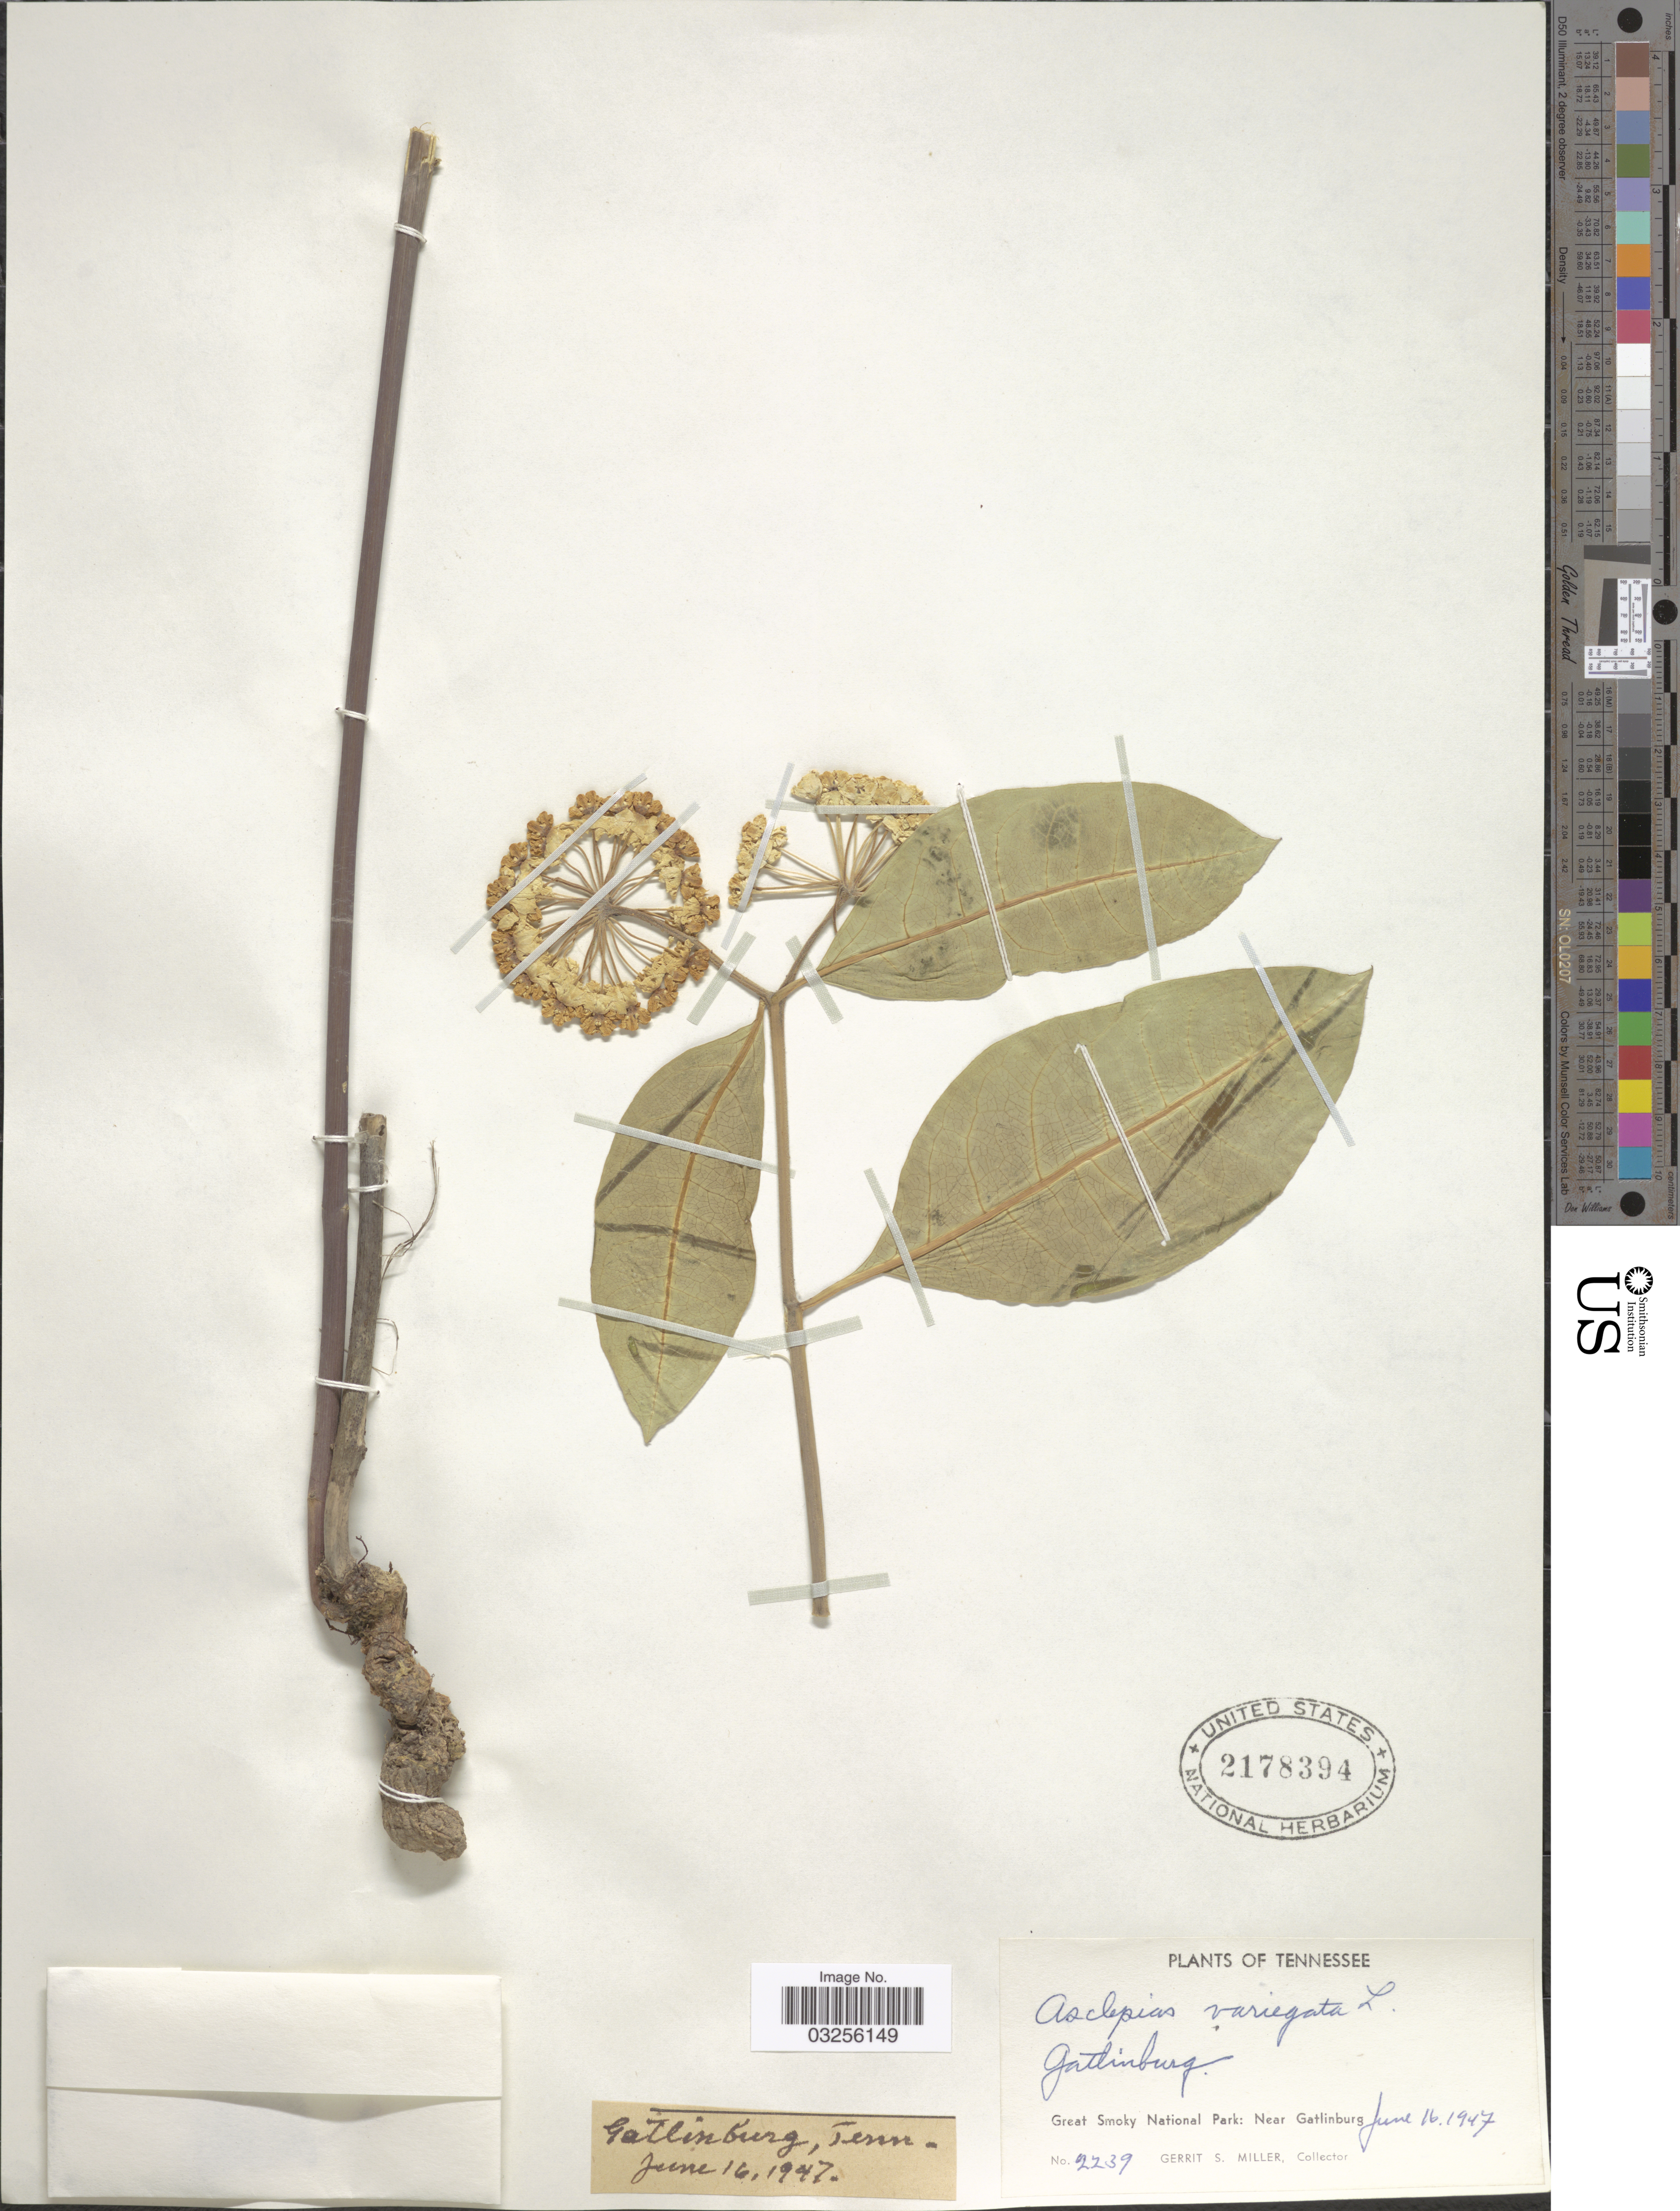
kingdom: Plantae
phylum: Tracheophyta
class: Magnoliopsida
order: Gentianales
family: Apocynaceae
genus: Asclepias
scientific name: Asclepias variegata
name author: L.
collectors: G. S. Miller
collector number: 2239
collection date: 1947-06-16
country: United States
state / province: Tennessee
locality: Gatlinburg. Great Smoky National Park: Near Gatlinburg.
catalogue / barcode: US 2178394